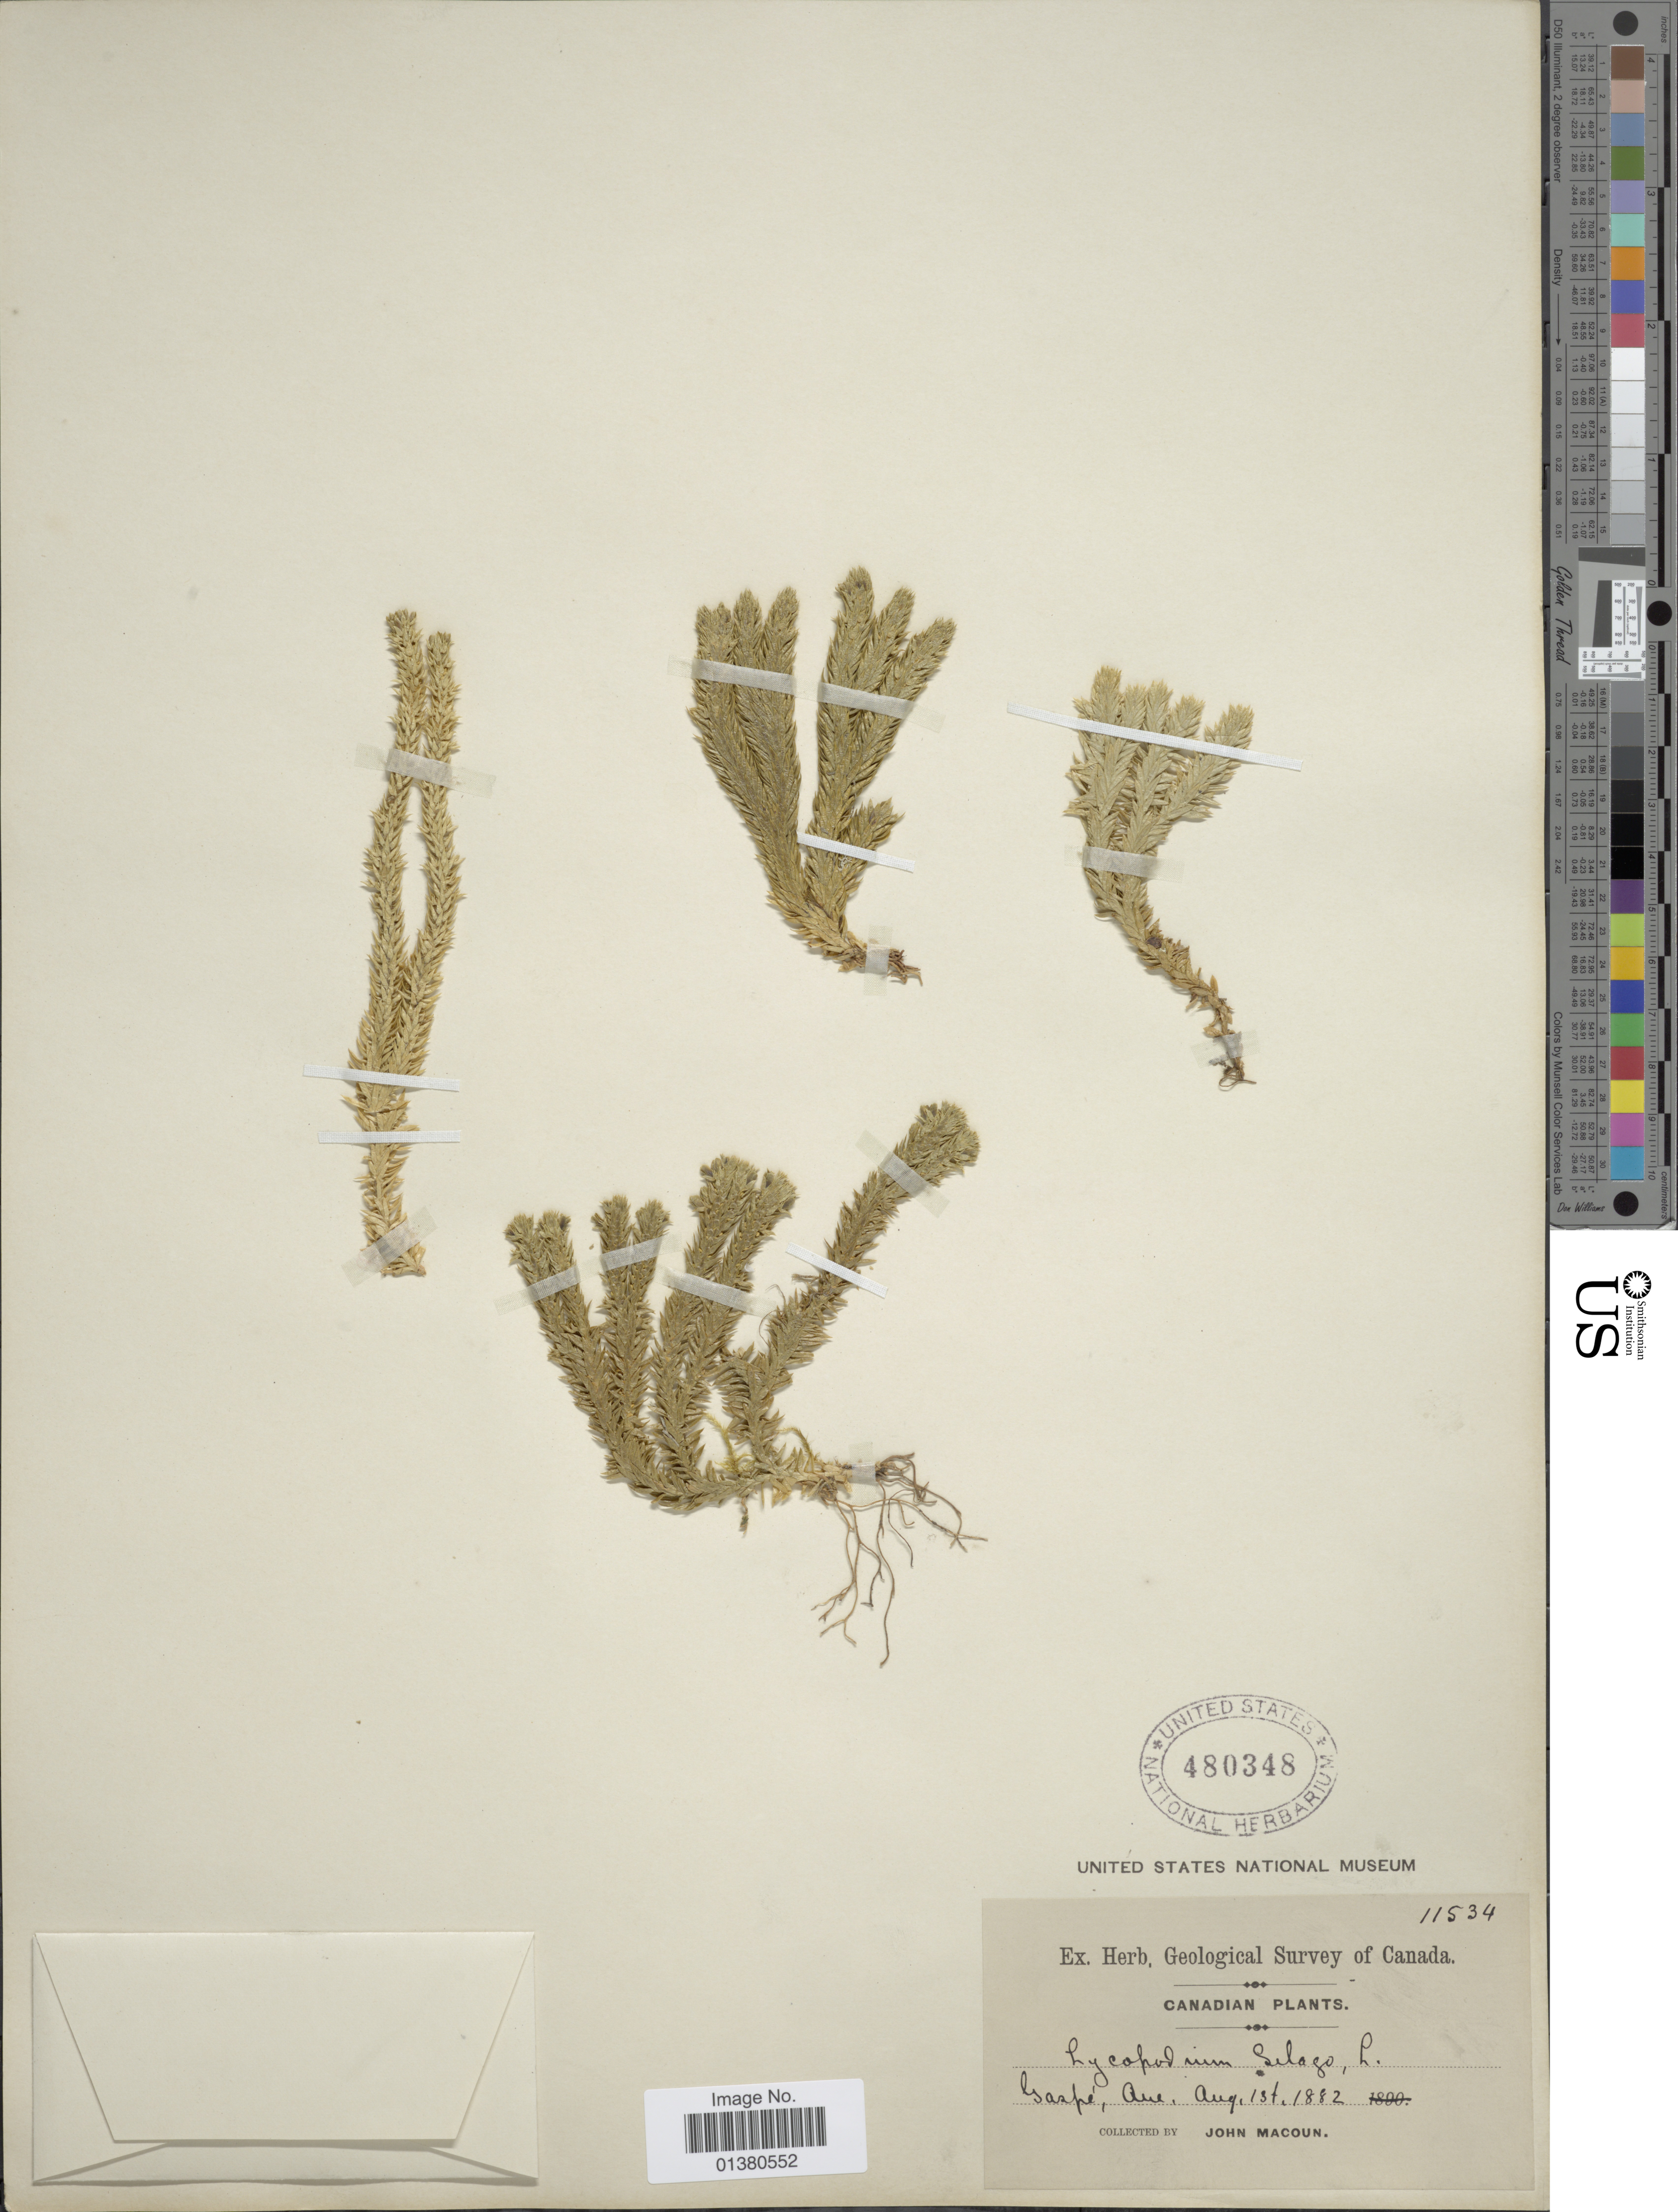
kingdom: Plantae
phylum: Tracheophyta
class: Lycopodiopsida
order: Lycopodiales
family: Lycopodiaceae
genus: Huperzia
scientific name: Huperzia selago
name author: (L.) Bernh. ex Schrank & Mart.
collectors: J. Macoun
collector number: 11534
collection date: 1882-08-13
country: Canada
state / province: Quebec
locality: Gaspé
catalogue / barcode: US 480348